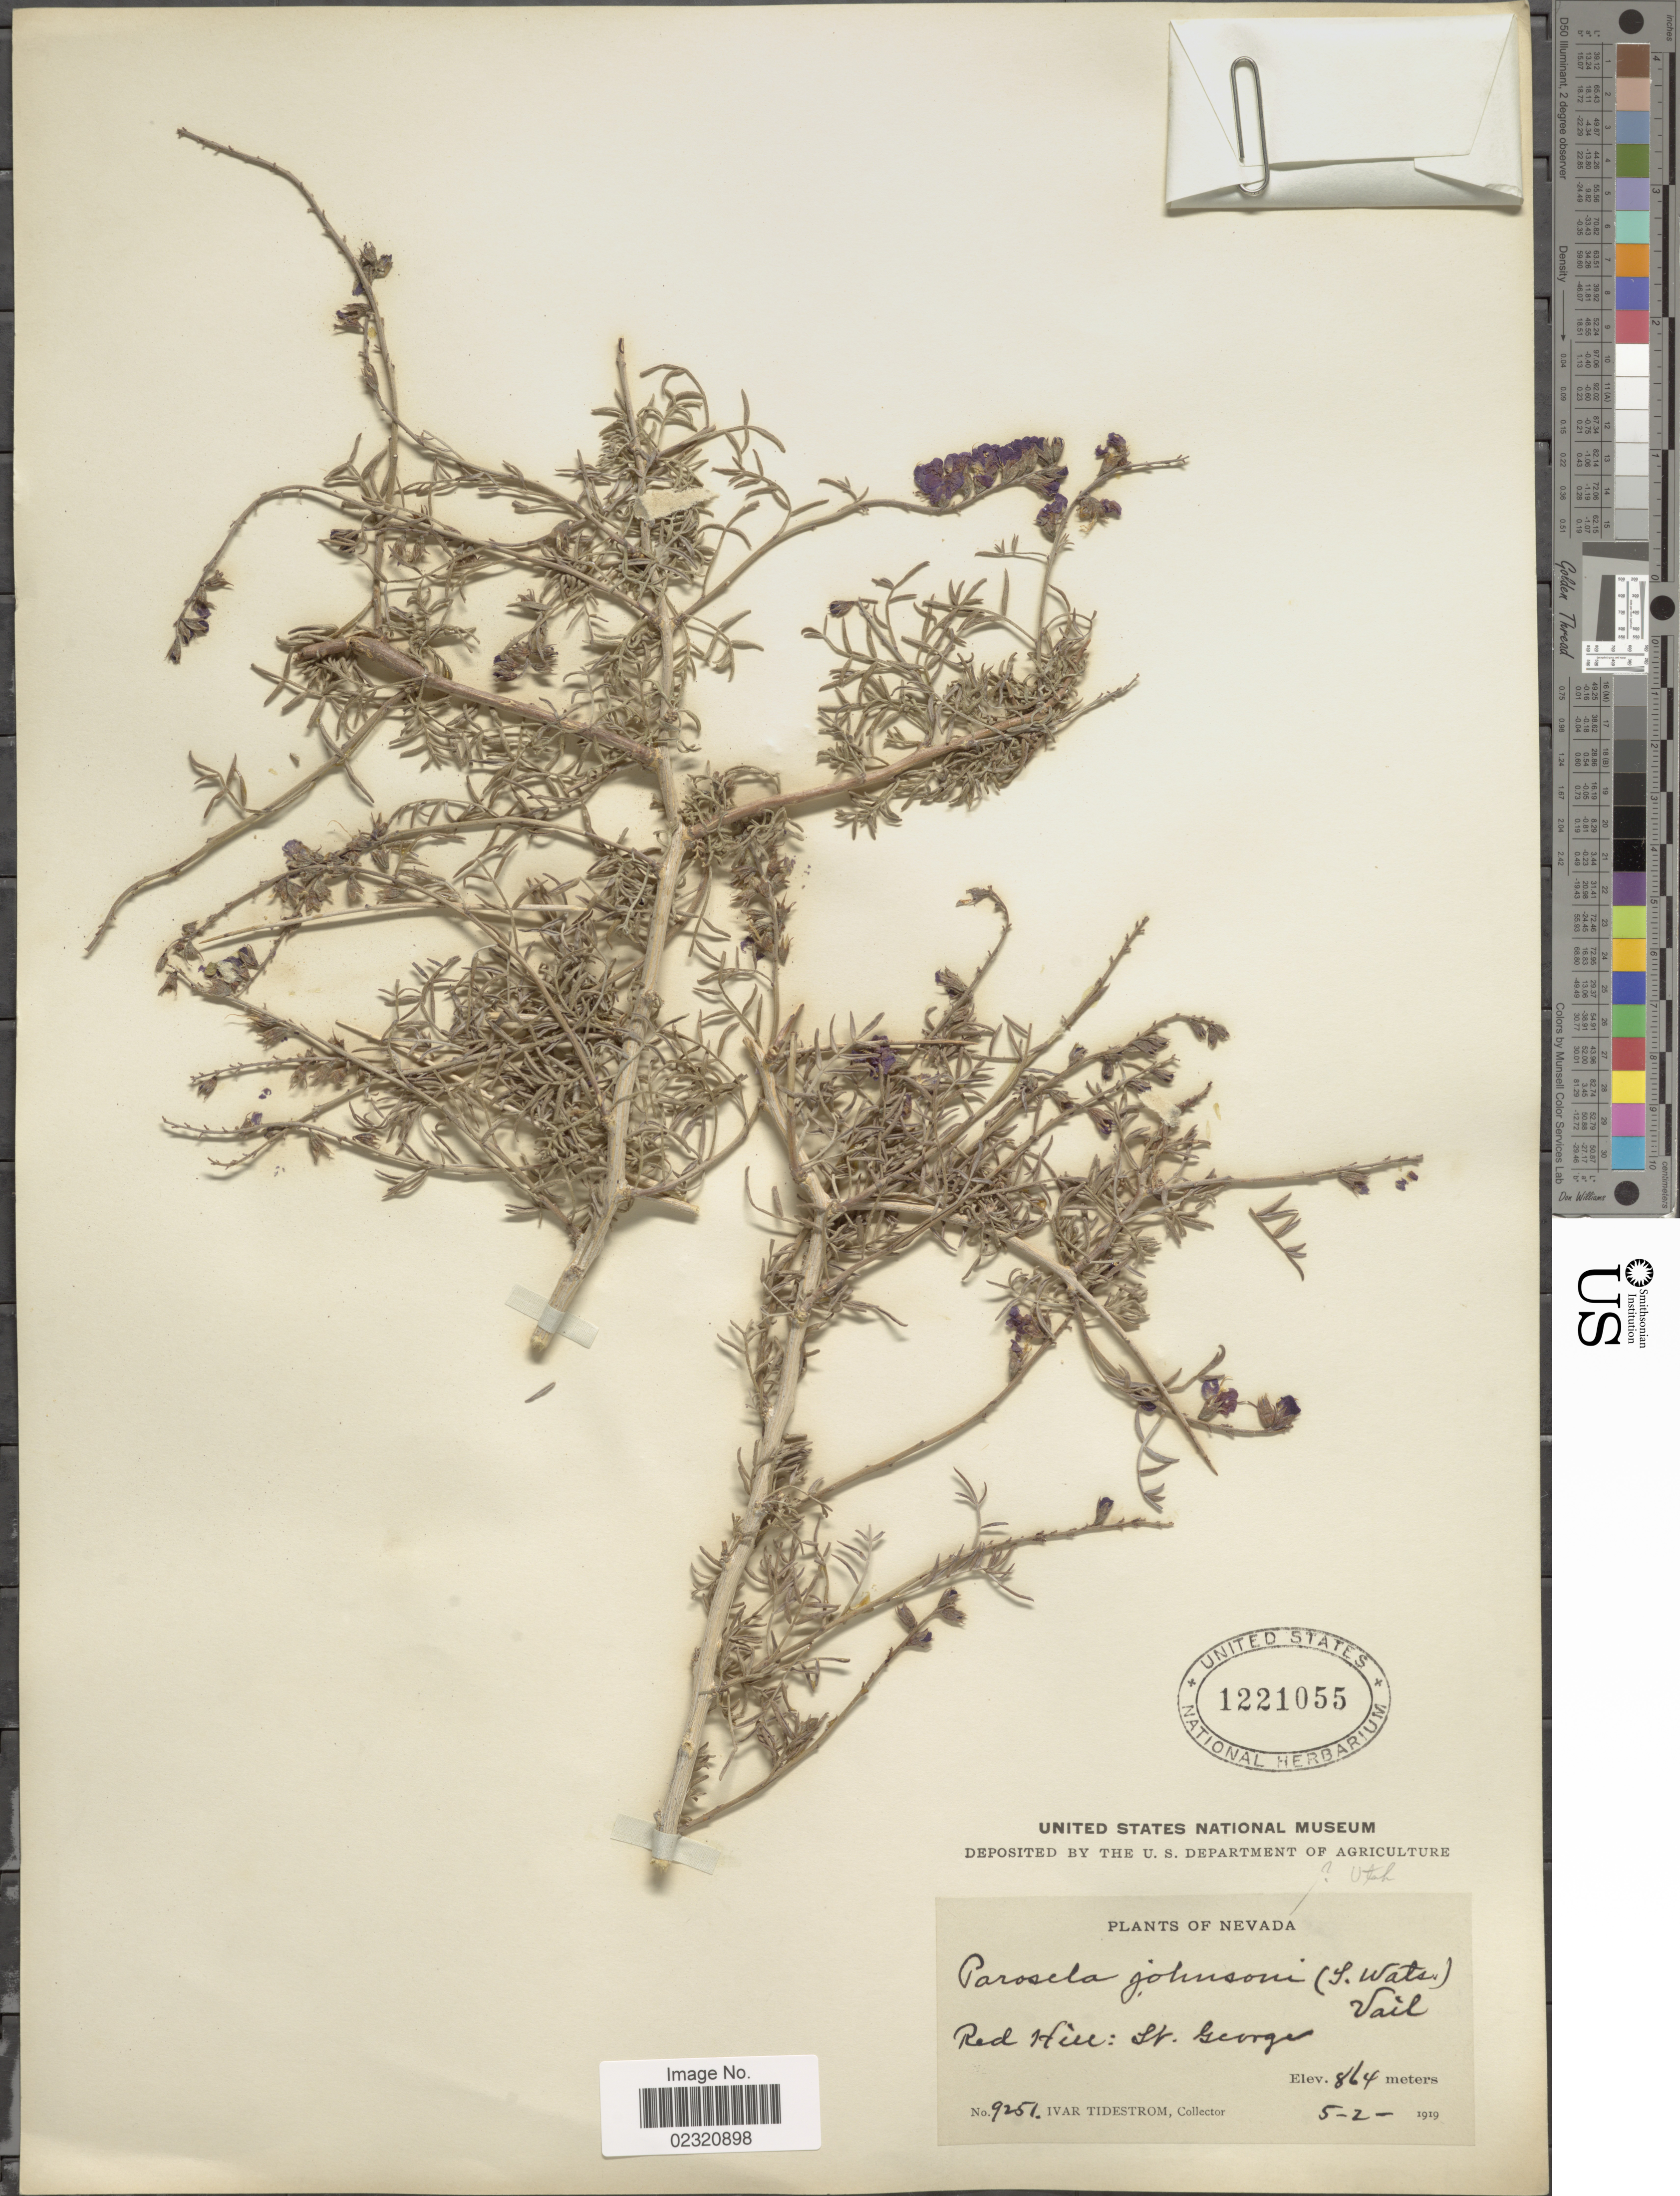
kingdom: Plantae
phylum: Tracheophyta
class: Magnoliopsida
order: Fabales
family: Fabaceae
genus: Psorothamnus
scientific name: Psorothamnus fremontii var. attenuatus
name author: Barneby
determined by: Strong, Mark T., (BOT), Smithsonian Institution - National Museum of Natural History (UNITED STATES)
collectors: I. F. Tidestrom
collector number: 9251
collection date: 1919-05-02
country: United States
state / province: Nevada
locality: Red Hill: St. George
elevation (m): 864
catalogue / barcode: US 1221055